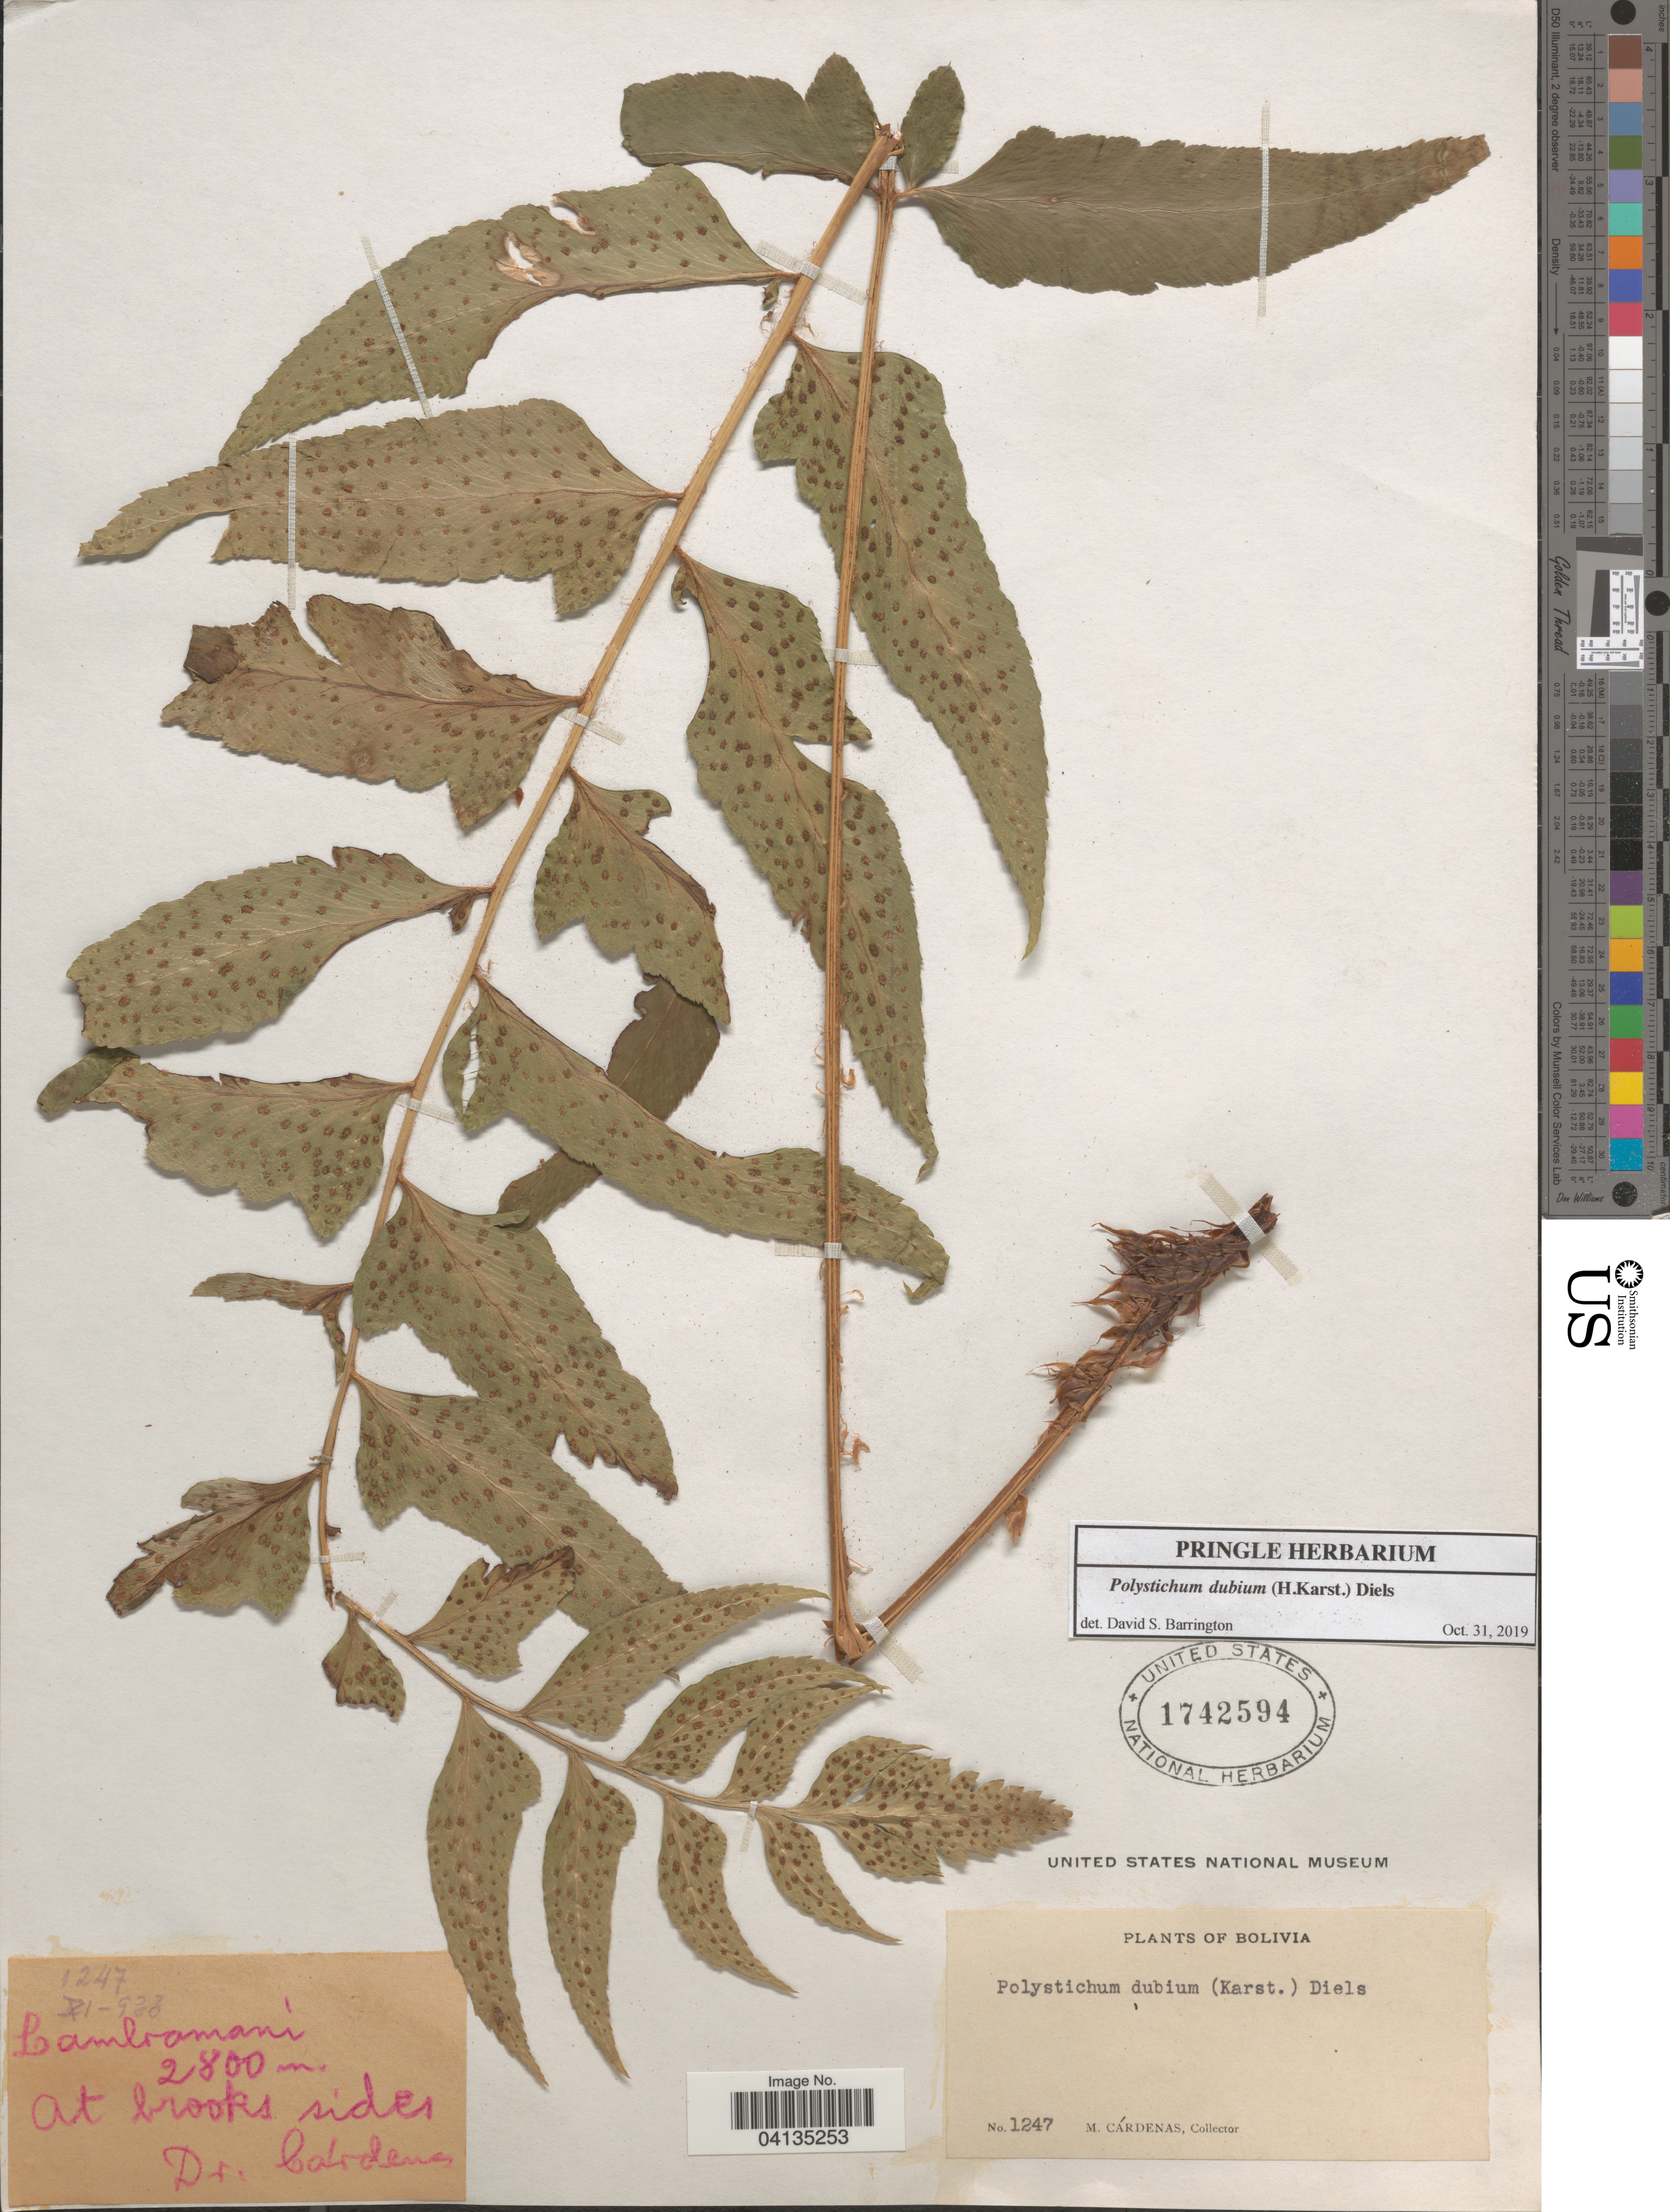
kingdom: Plantae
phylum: Tracheophyta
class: Polypodiopsida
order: Polypodiales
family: Dryopteridaceae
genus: Polystichum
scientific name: Polystichum dubium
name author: (H. Karst.) Diels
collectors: M. Cárdenas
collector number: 1247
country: Bolivia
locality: Lambramani.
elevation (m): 2800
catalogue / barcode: US 1742594